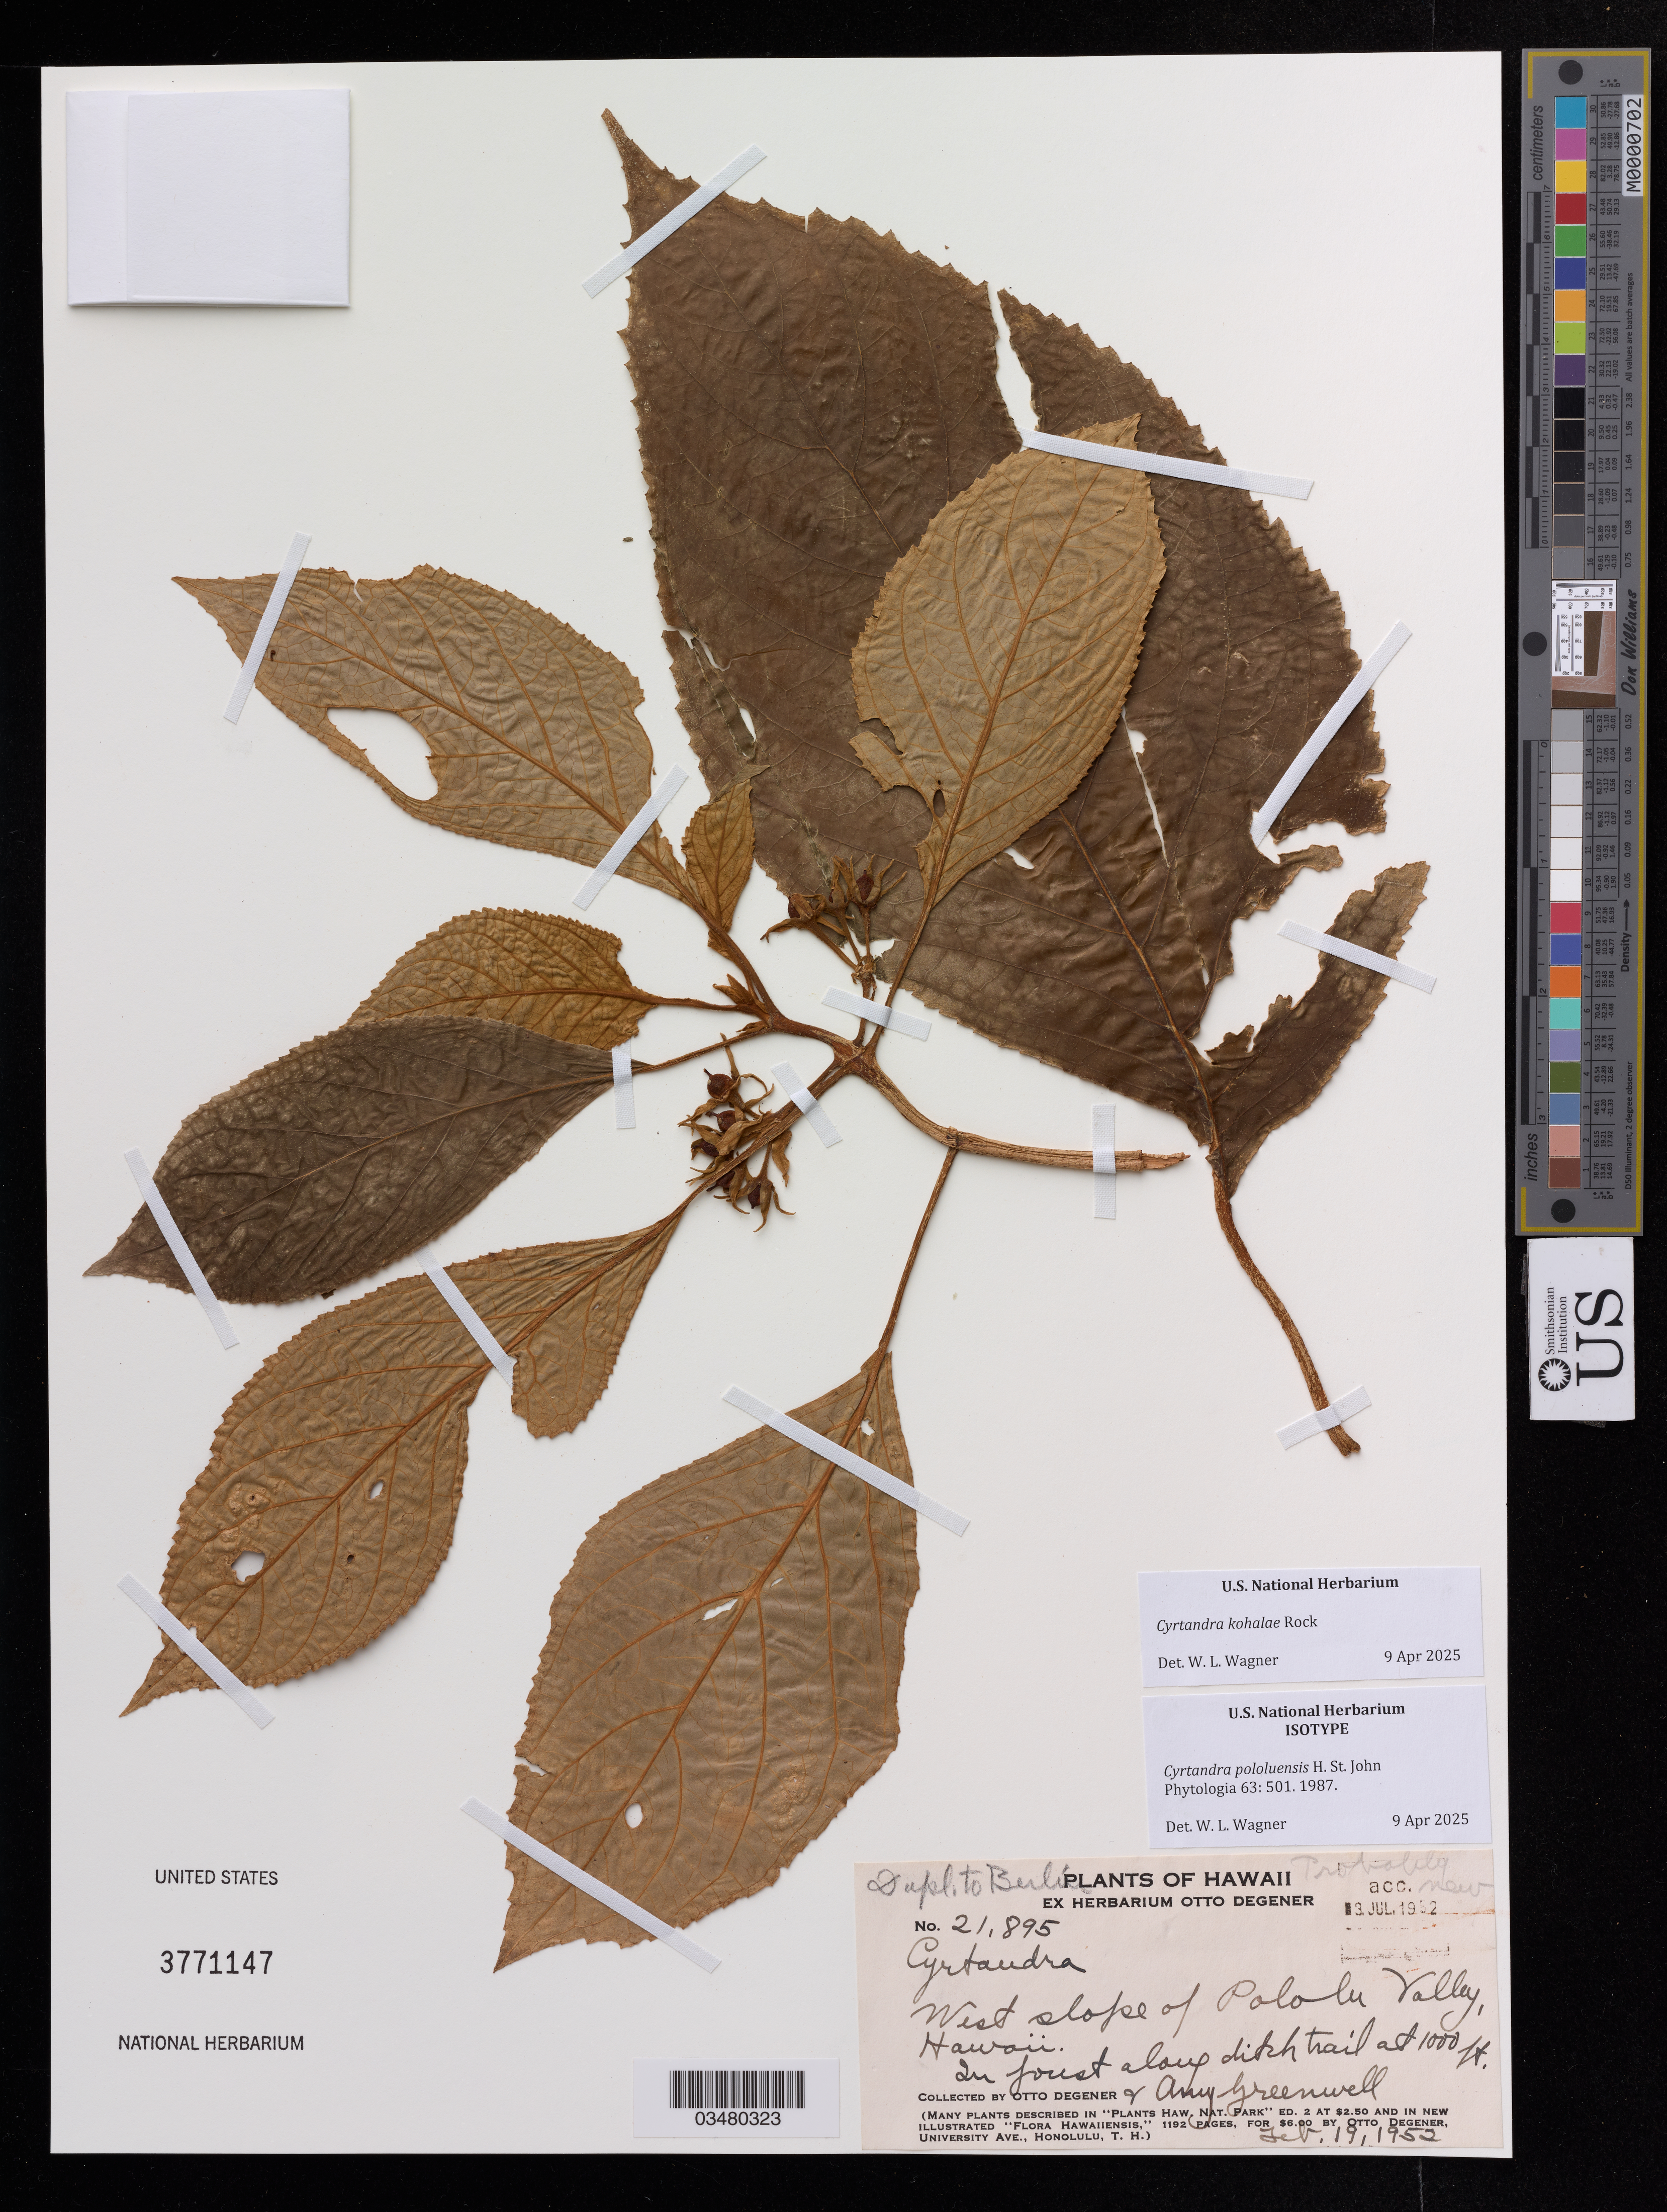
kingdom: Plantae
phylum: Tracheophyta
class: Magnoliopsida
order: Lamiales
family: Gesneriaceae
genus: Cyrtandra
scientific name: Cyrtandra pololuensis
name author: H. St. John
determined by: Wagner, W. L., (BOT), Smithsonian Institution - National Museum of Natural History (UNITED STATES)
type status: Isotype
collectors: O. Degener & A. B. Greenwell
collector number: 21895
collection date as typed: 19 Feb 1952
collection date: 1952-02-19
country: United States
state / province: Hawaii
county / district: Hawaii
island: Hawaii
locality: Along ditch trail, west side of Pololu Valley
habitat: Forest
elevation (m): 305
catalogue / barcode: US 3771147